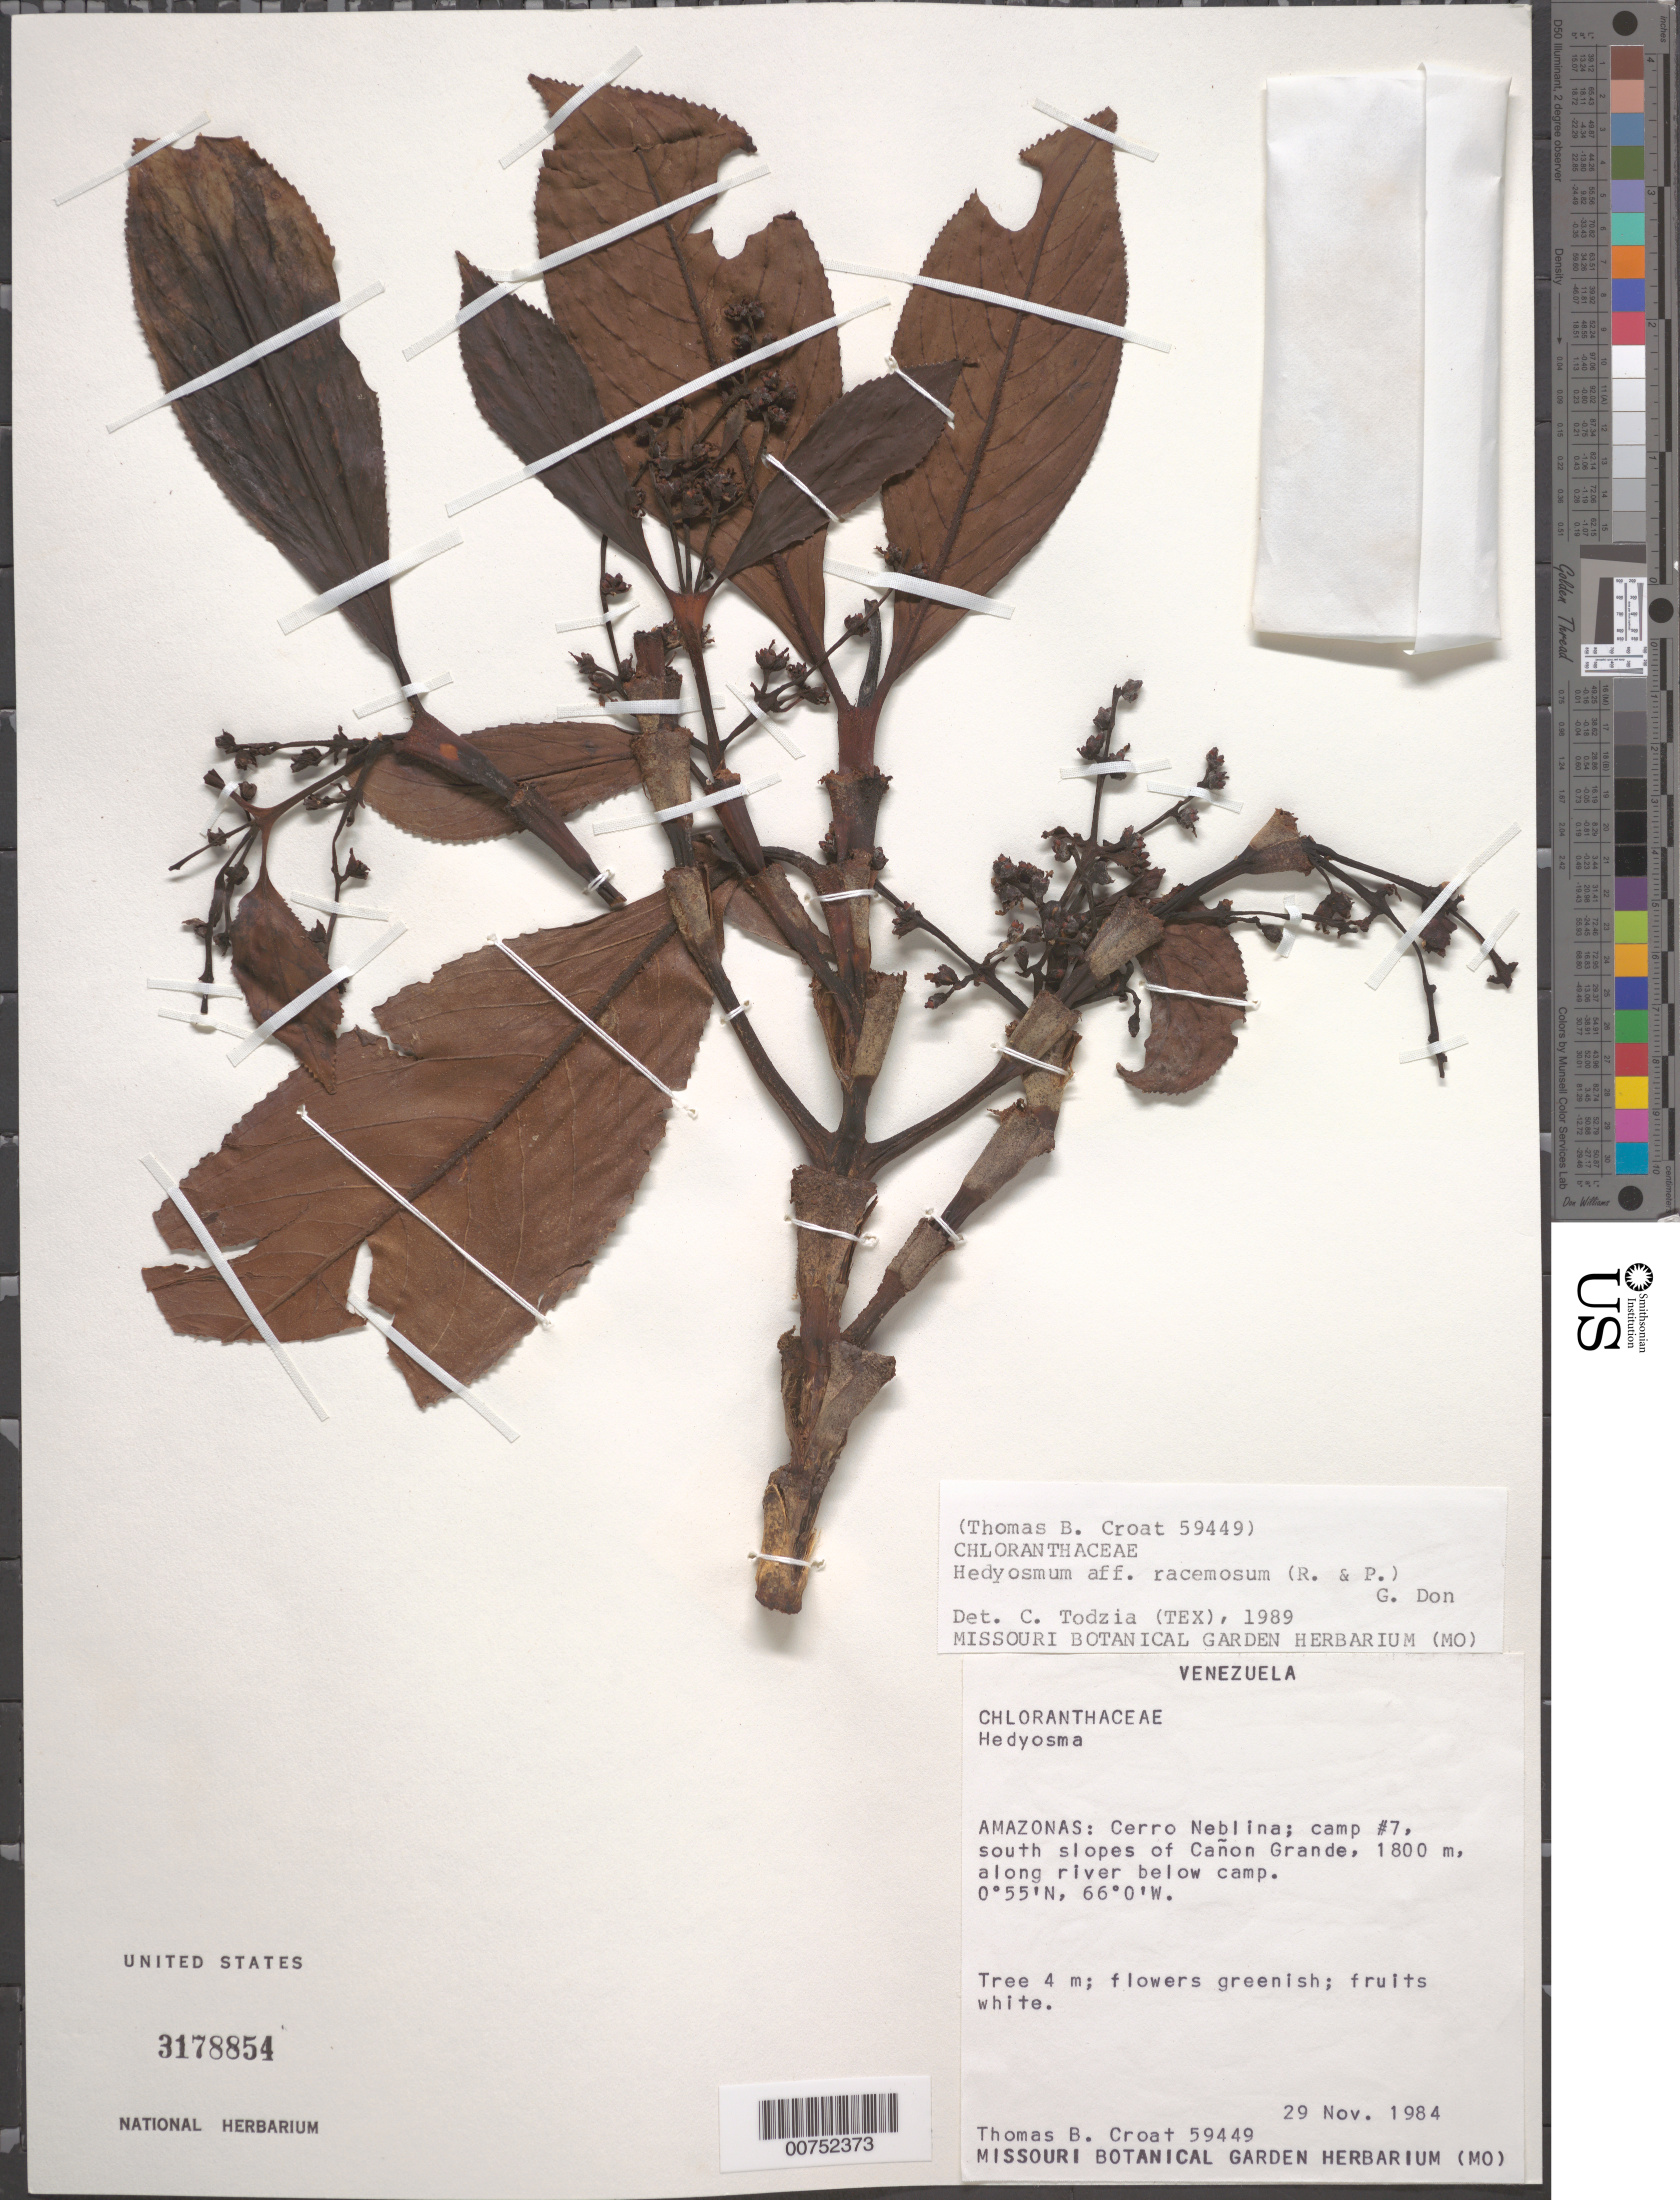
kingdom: Plantae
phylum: Tracheophyta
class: Magnoliopsida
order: Chloranthales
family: Chloranthaceae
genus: Hedyosmum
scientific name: Hedyosmum racemosum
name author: (Ruiz & Pav.) G. Don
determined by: Todzia, C. A., (TEX), University of Texas Austin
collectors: T. B. Croat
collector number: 59449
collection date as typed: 29-Nov-84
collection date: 1984-11-29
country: Venezuela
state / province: Amazonas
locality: Cerro Neblina, camp #7, S slopes of Cañon Grande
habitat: Along river below camp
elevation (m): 1800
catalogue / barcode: US 3178854